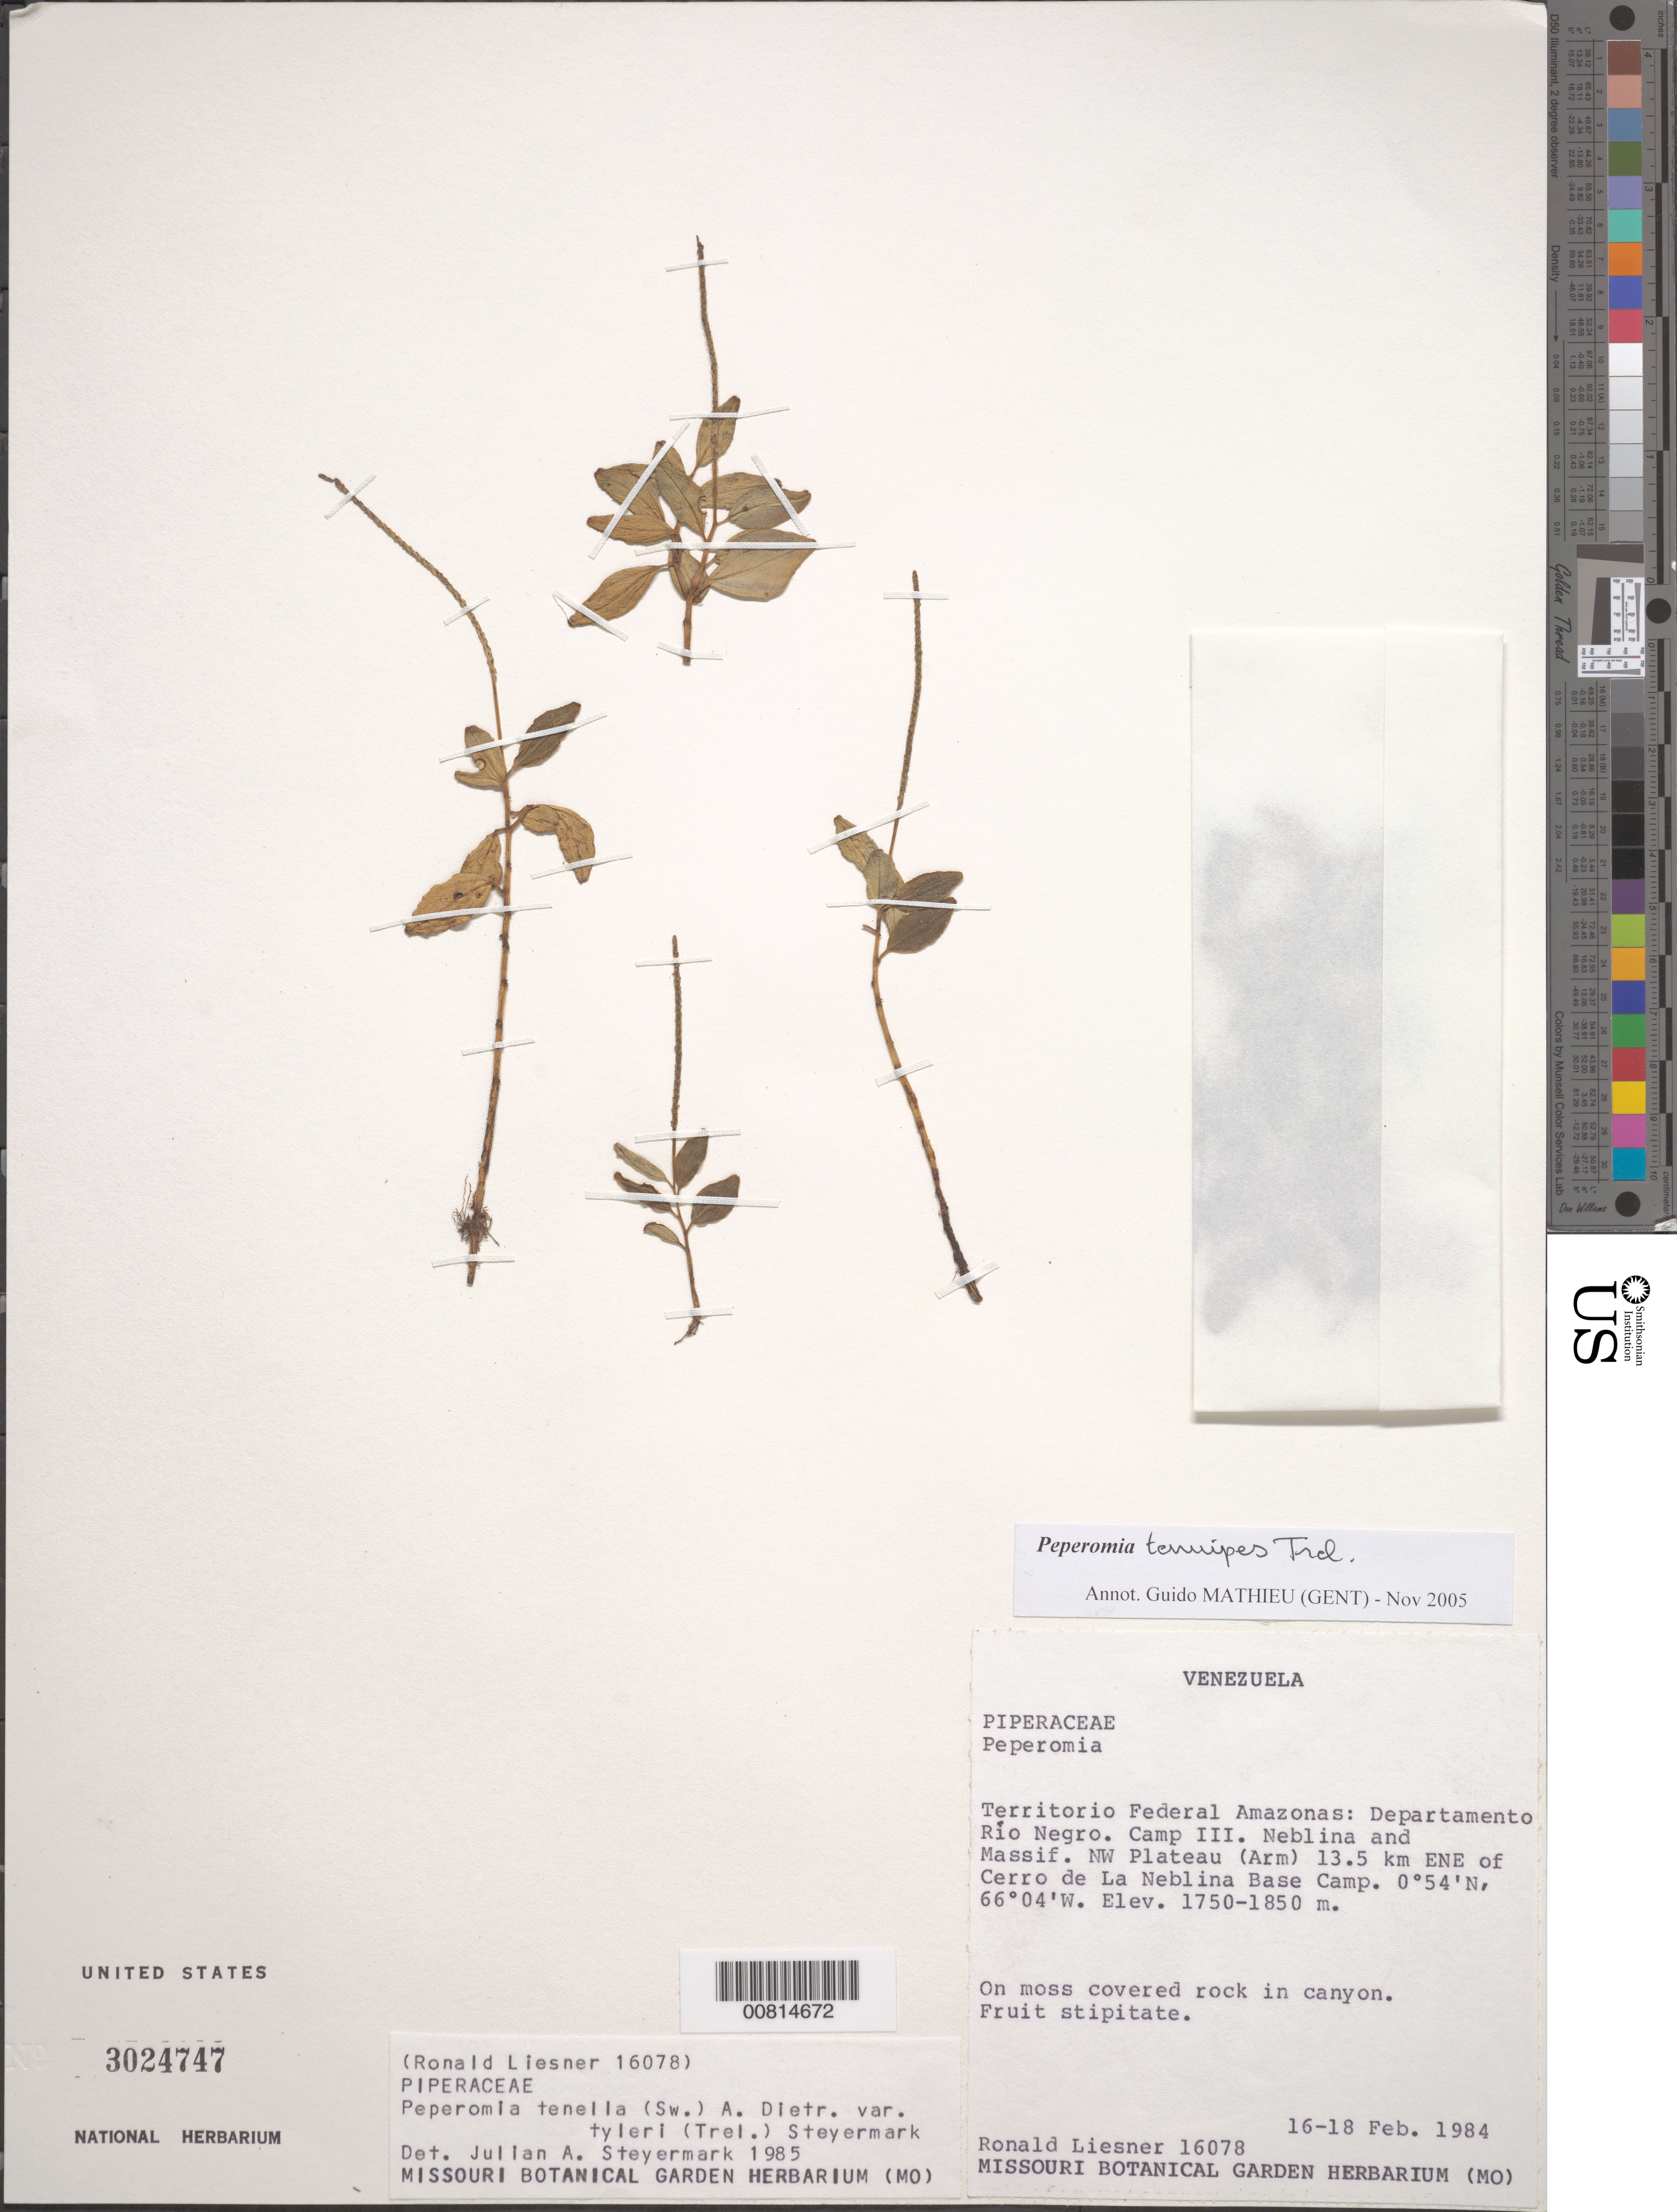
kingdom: Plantae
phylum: Tracheophyta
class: Magnoliopsida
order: Piperales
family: Piperaceae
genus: Peperomia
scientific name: Peperomia tyleri var. tyleri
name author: Trel.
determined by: Steyermark, Julian A., (VEN)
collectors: R. L. Liesner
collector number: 16078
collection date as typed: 16-Feb-84 to 18-Feb-84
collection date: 1984-02-16/1984-02-18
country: Venezuela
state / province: Amazonas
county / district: Río Negro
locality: Cerro de La Neblina Base Camp, Camp III, Neblina & Massif, NW Plateau, 13.5 km ENE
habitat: Moss covered rock in canyon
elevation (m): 1750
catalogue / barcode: US 3024747